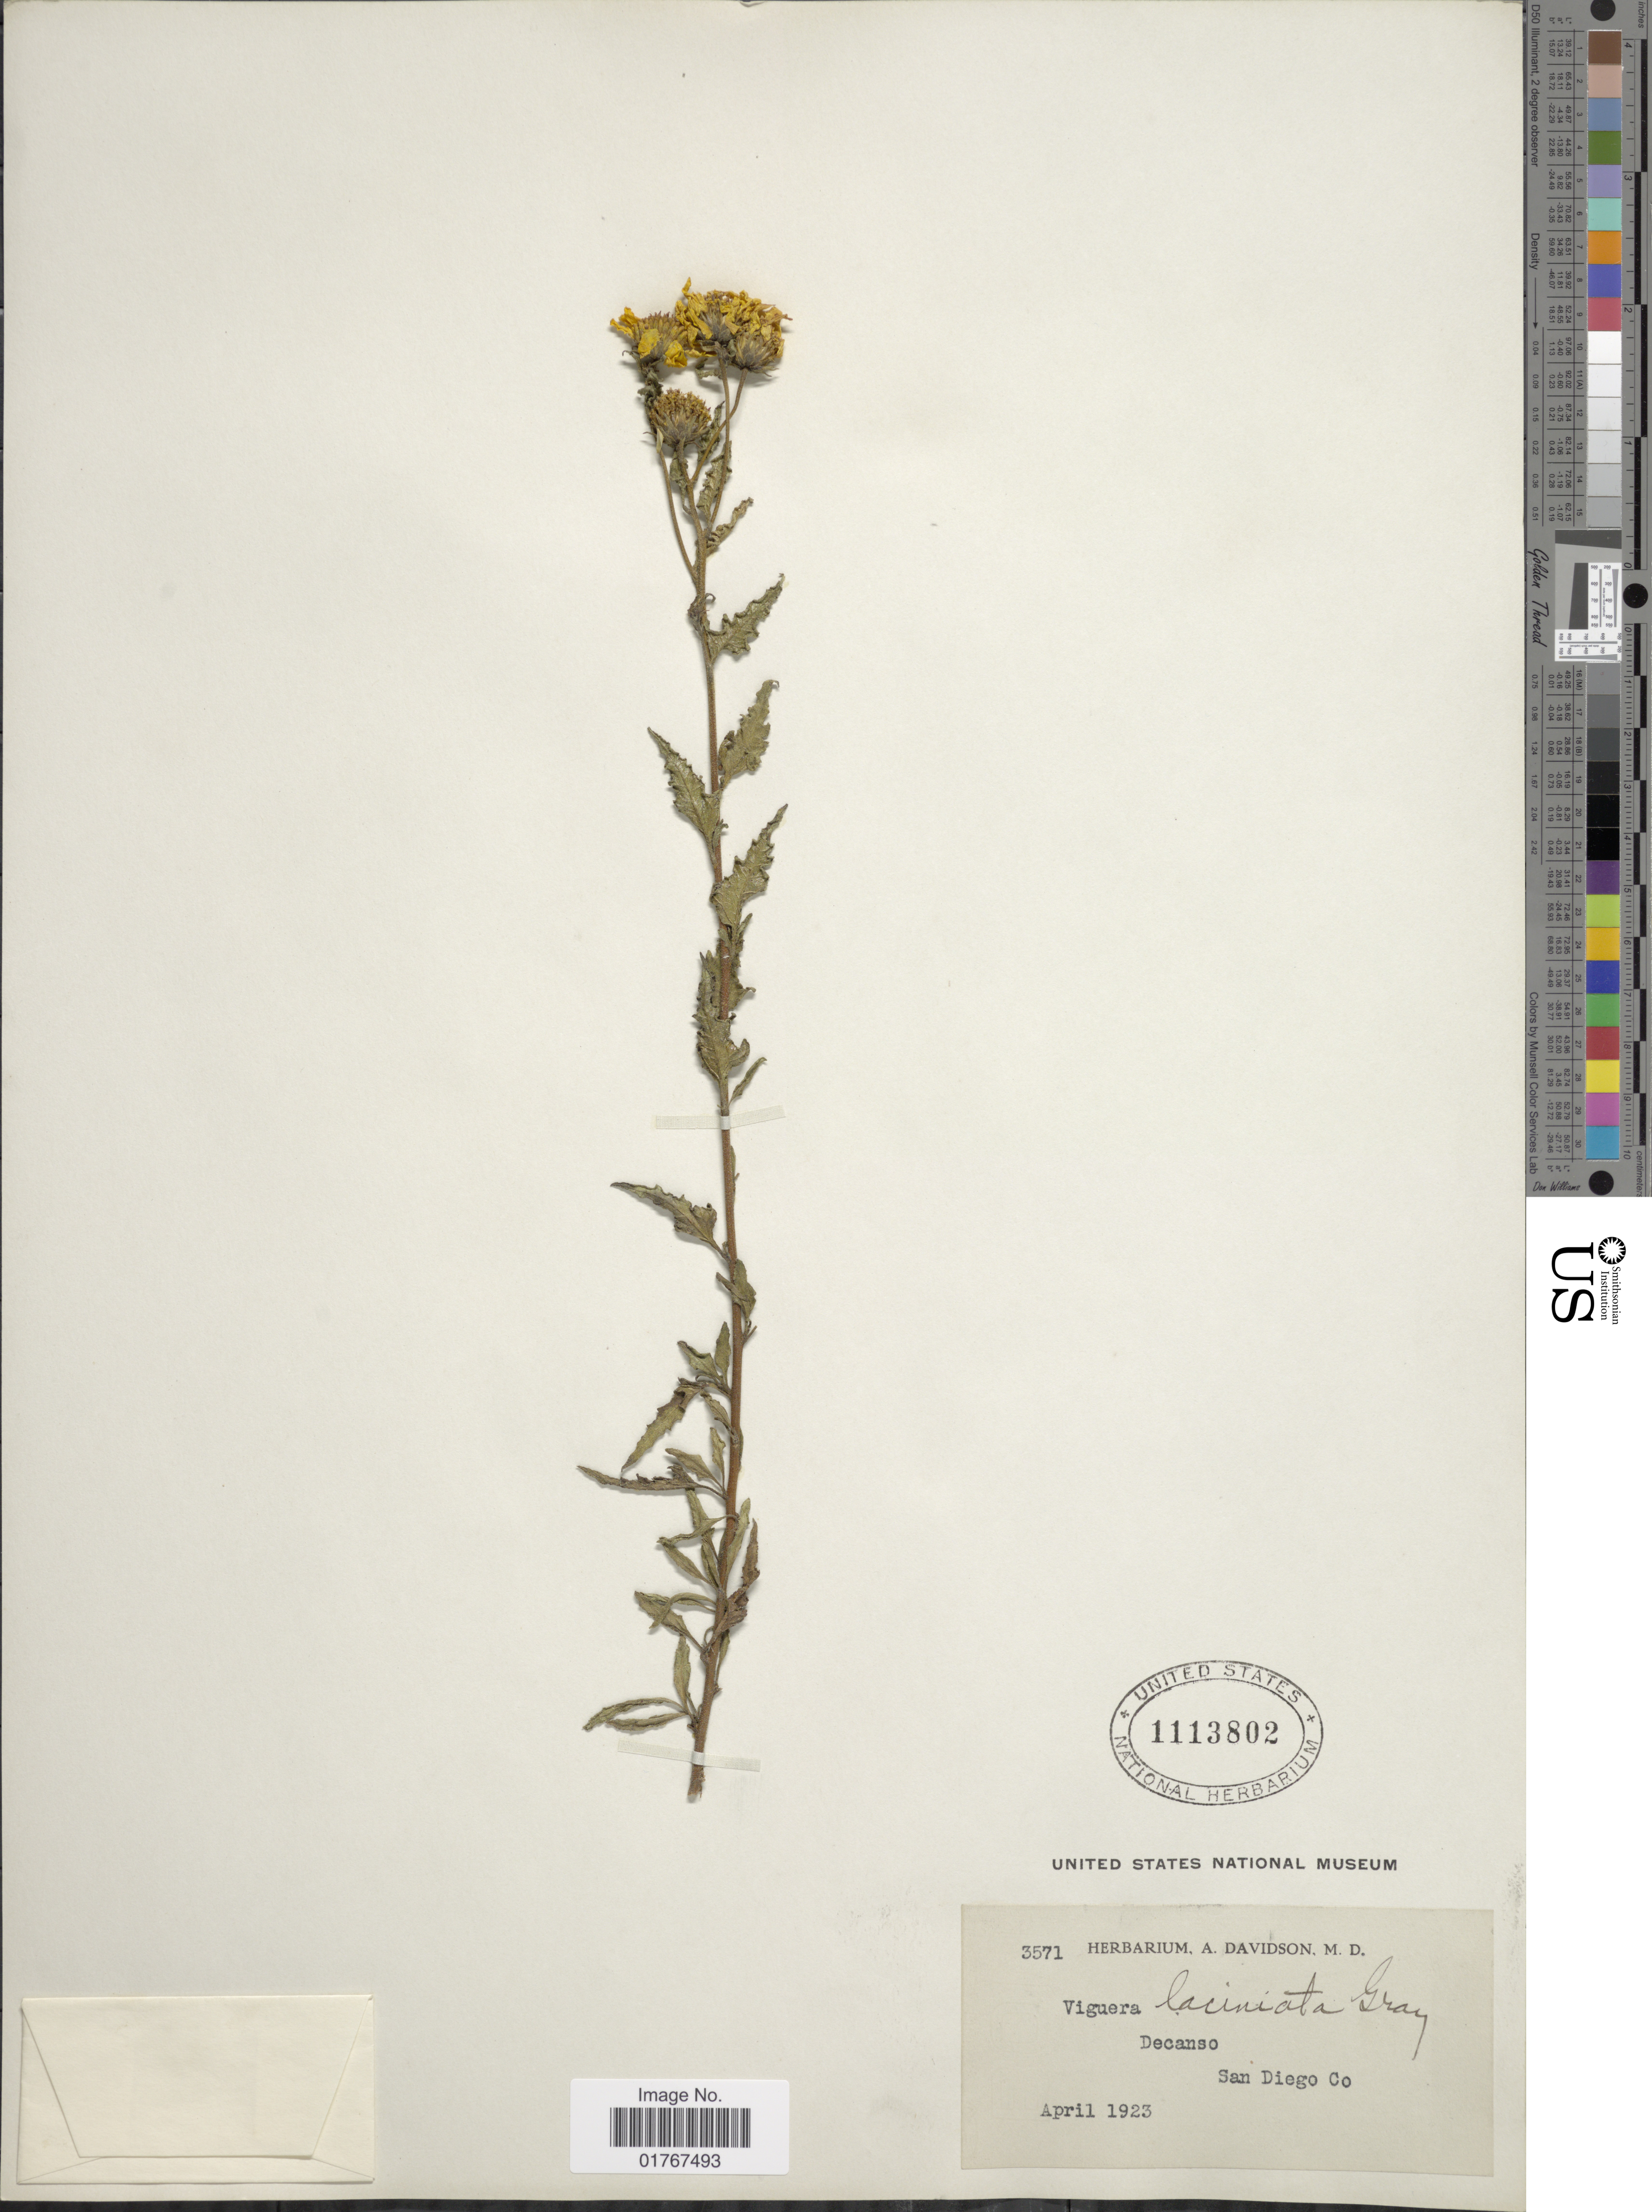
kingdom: Plantae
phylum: Tracheophyta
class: Magnoliopsida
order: Asterales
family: Asteraceae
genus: Viguiera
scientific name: Viguiera laciniata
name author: A. Gray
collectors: ex herb. A. Davidson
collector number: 3571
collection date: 1923-04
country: United States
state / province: California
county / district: San Diego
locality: Decanso, San Diego Co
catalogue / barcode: US 1113802